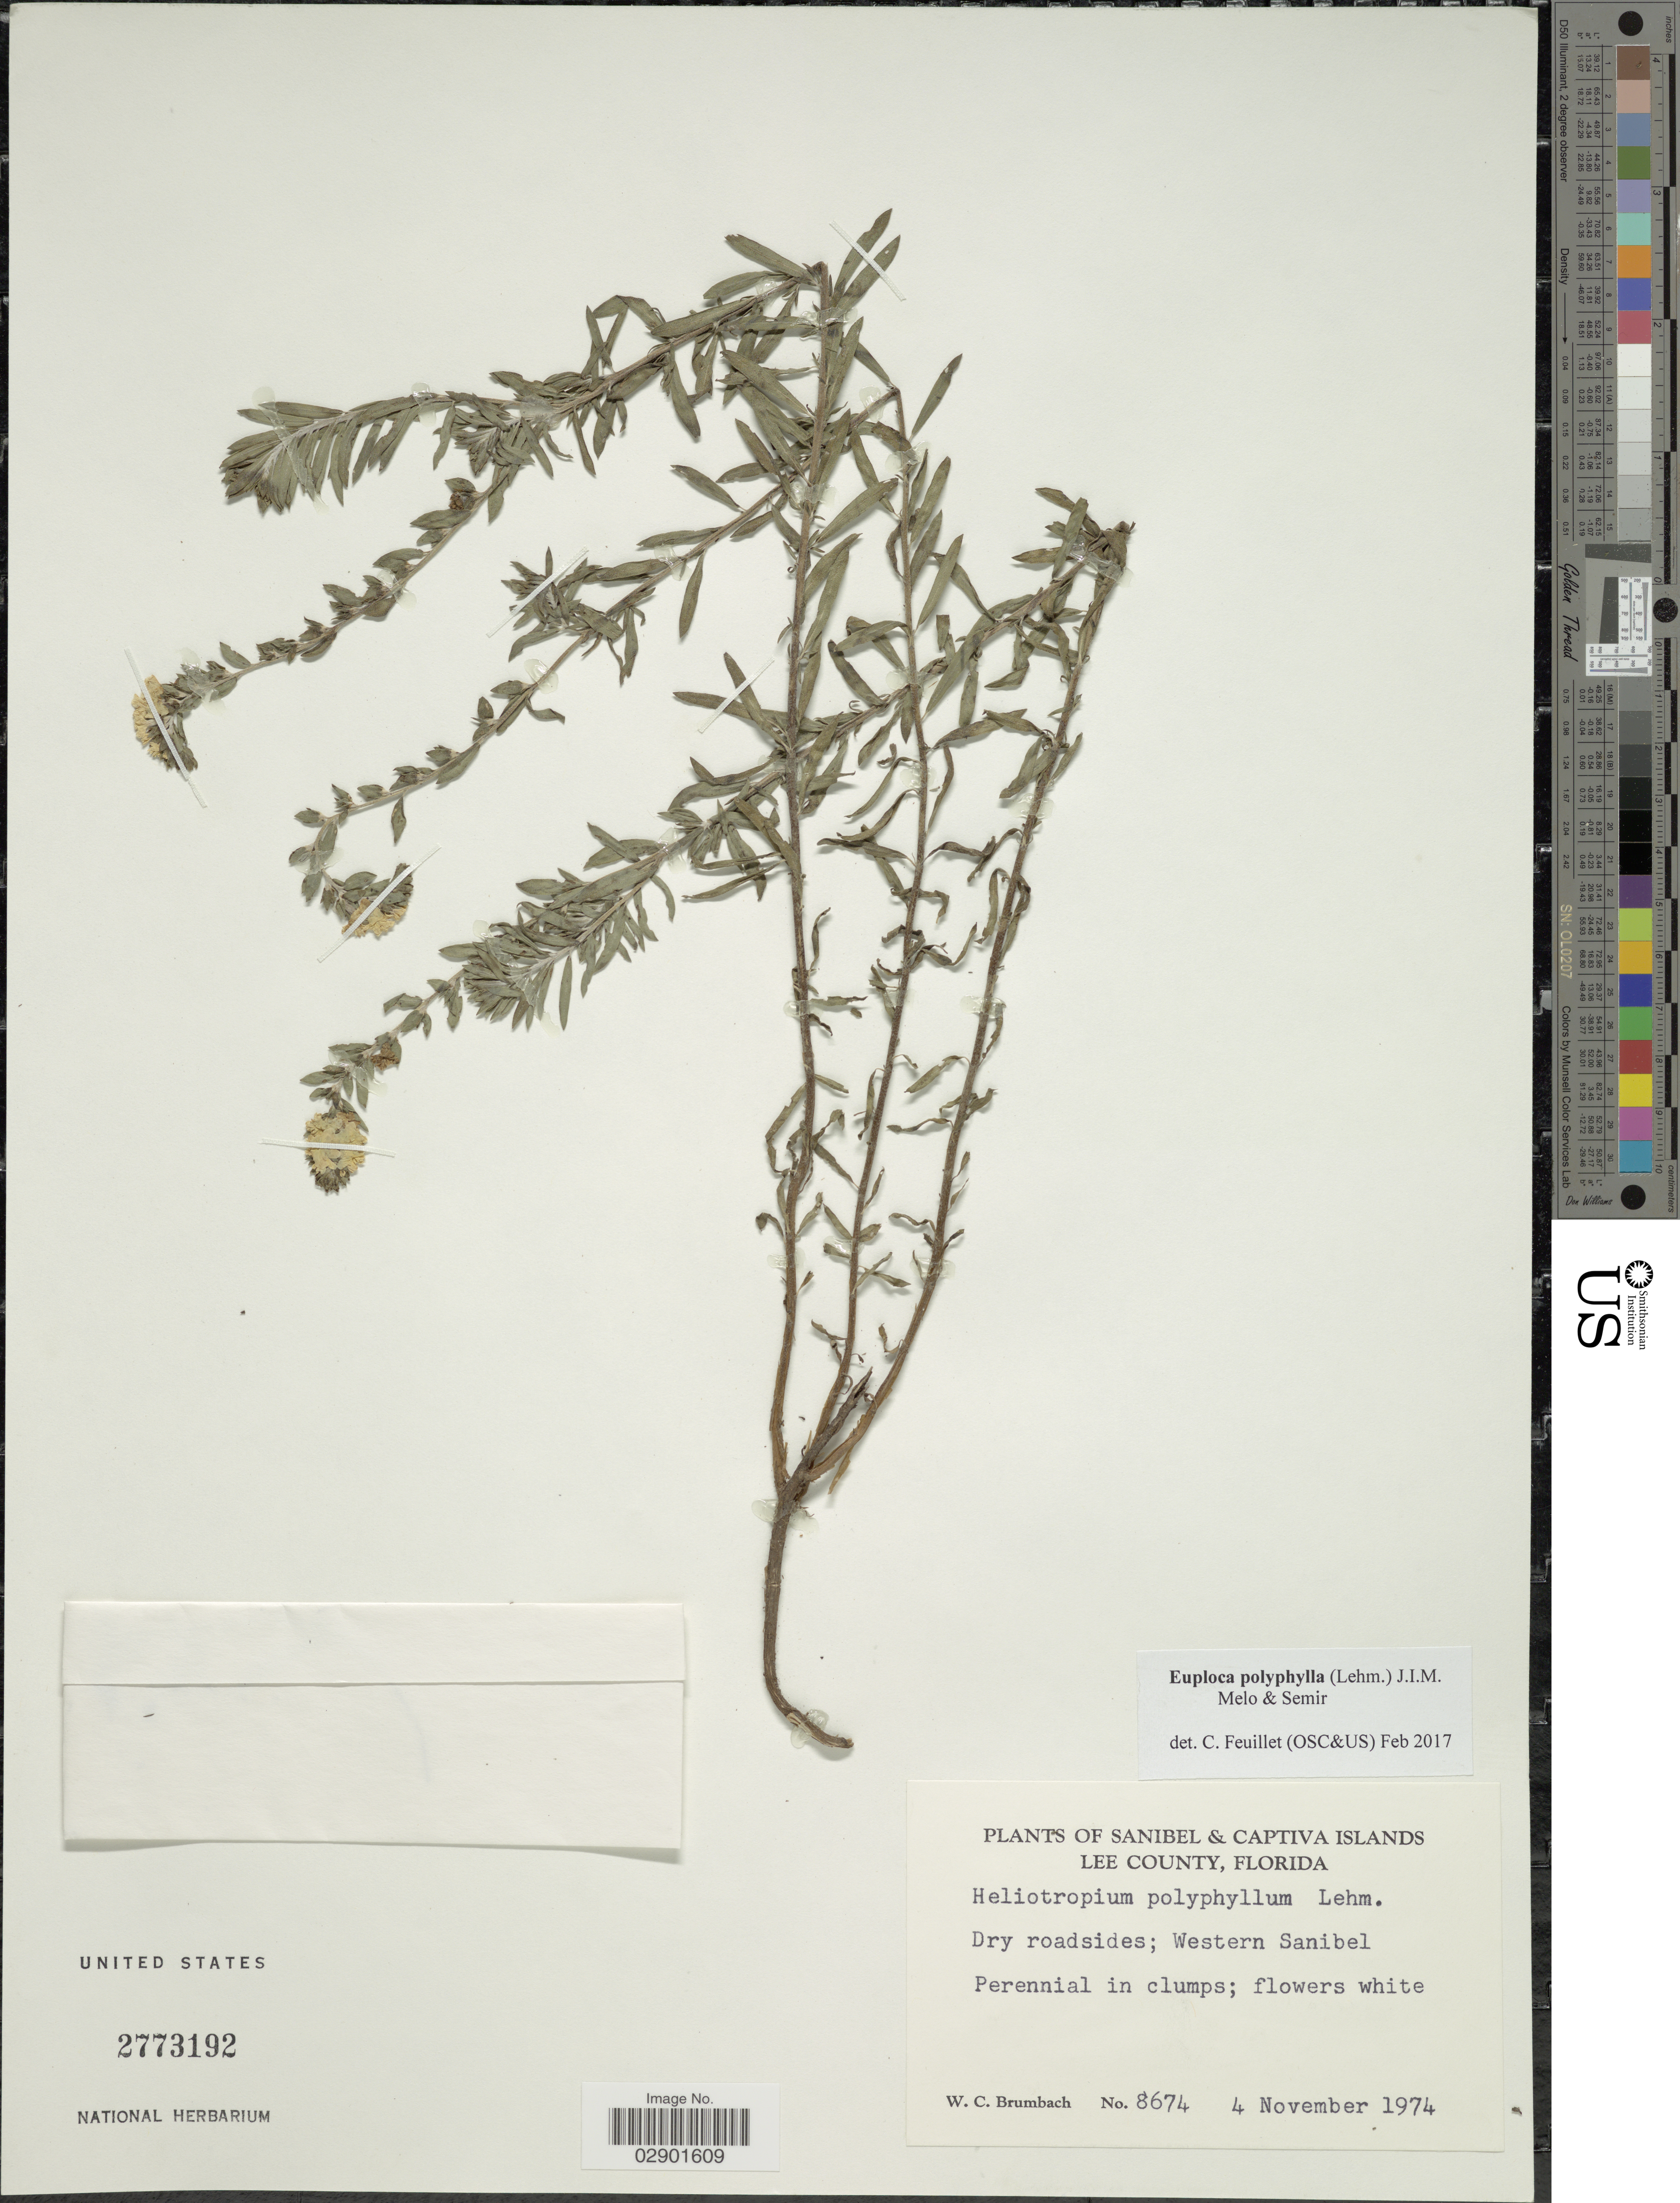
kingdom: Plantae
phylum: Tracheophyta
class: Magnoliopsida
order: Boraginales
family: Heliotropiaceae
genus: Euploca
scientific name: Euploca polyphylla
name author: (Lehm.) J.I.M. Melo & Semir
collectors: W. C. Brumbach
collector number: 8674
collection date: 1974-11-04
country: United States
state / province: Florida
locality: Sanibel & Captiva Islands. Lee County. Western Sanibel.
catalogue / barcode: US 2773192